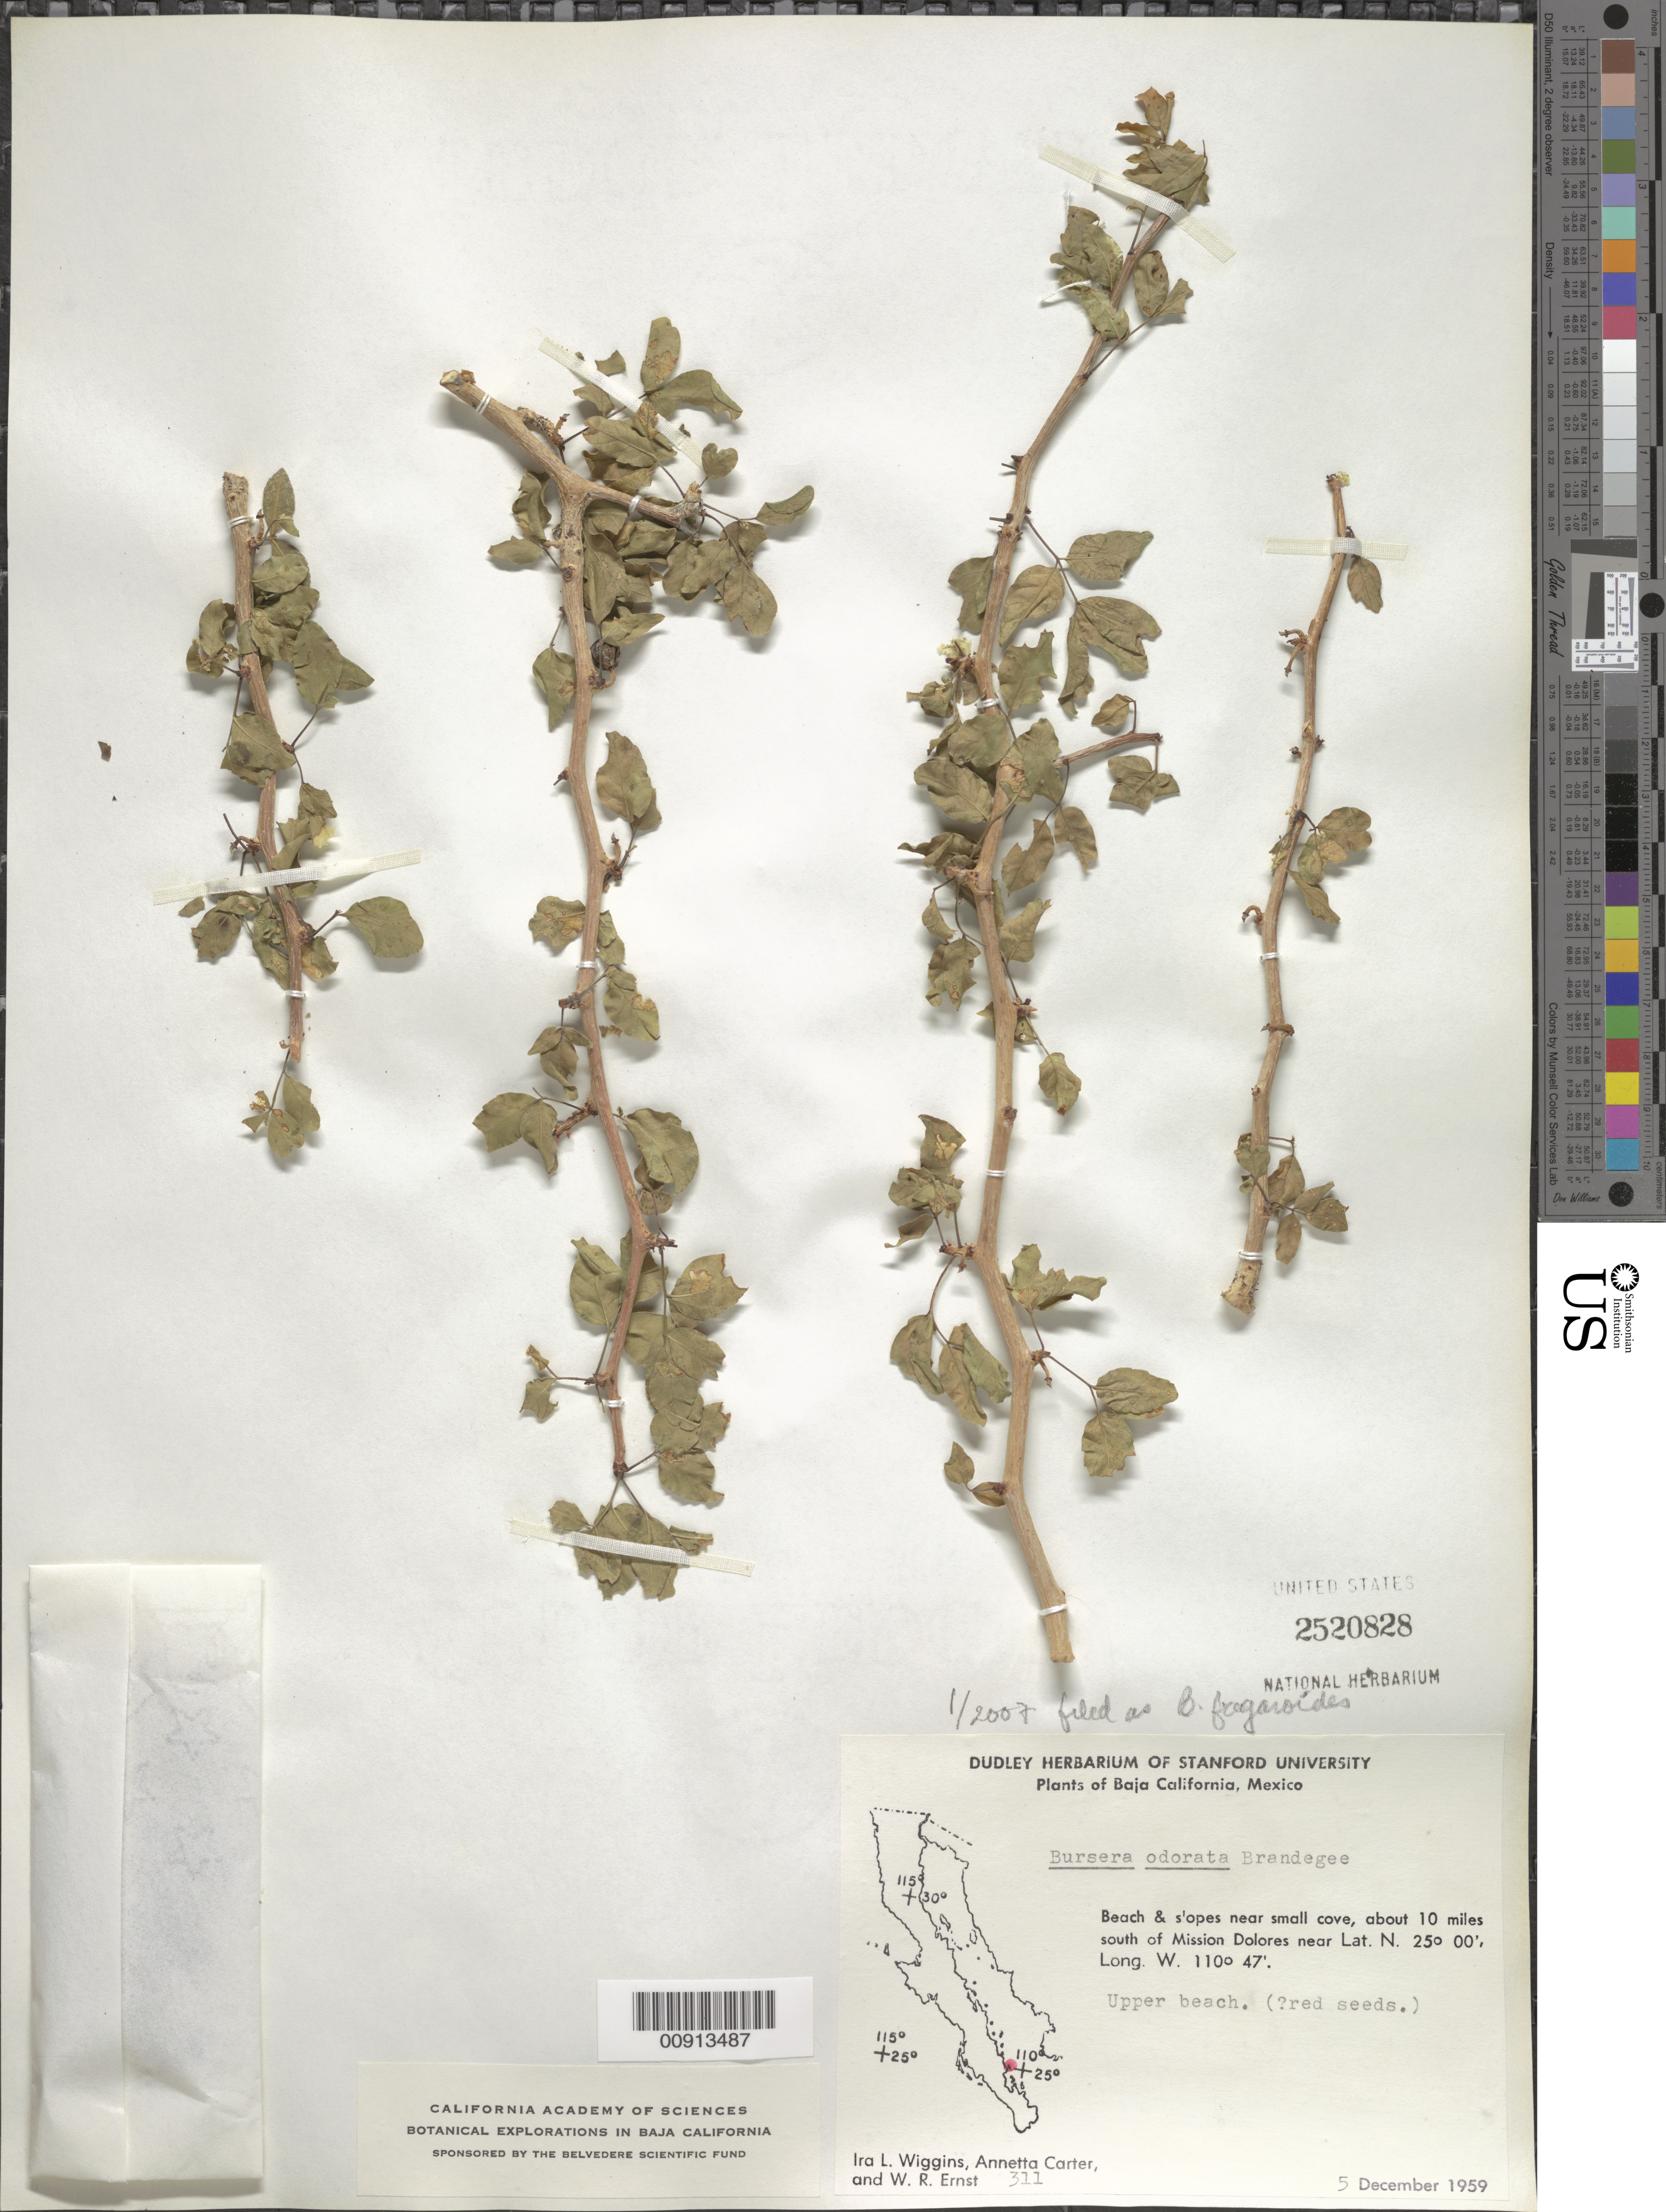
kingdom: Plantae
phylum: Tracheophyta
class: Magnoliopsida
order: Sapindales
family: Burseraceae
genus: Bursera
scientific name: Bursera inaguensis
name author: Britton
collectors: I. L. Wiggins & W. R. Ernst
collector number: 311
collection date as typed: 05 Dec 1959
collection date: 1959-12-05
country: Mexico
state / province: Baja California Sur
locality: Beach & slopes near small cove, about 10 miles south of Mission Dolores. Baja California Sur. Upper beach.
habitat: Beach.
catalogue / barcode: US 2520828